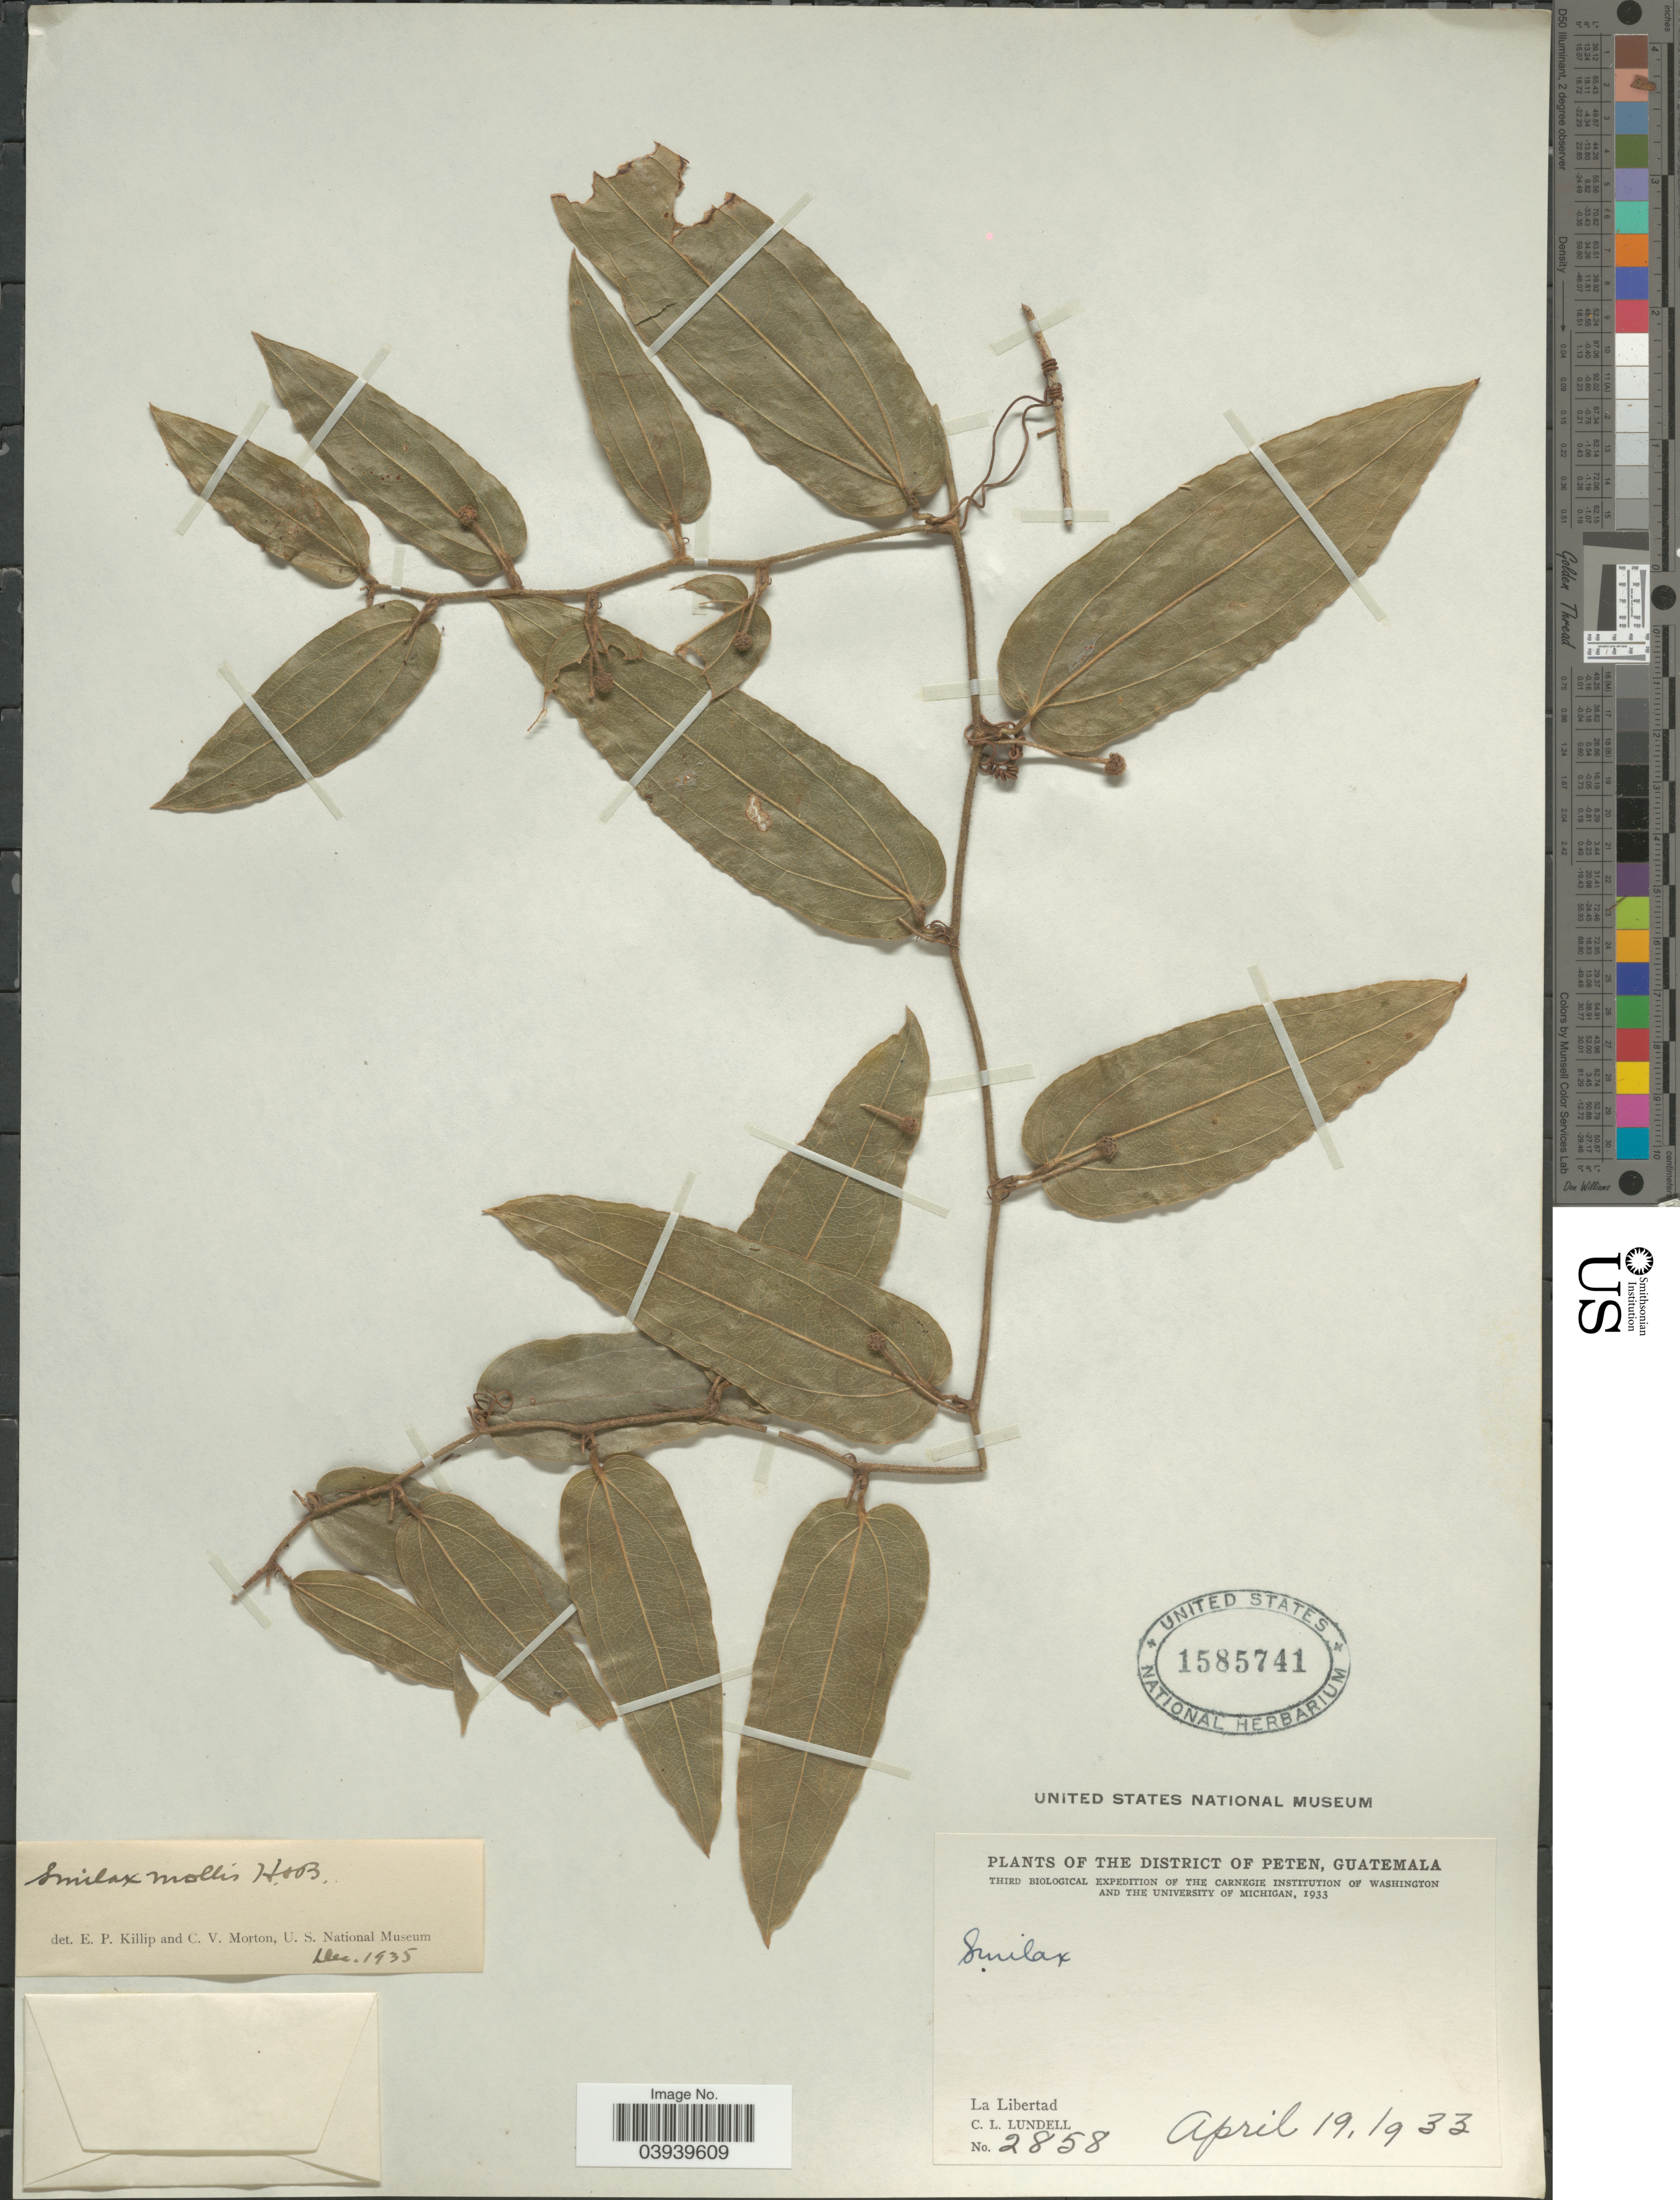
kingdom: Plantae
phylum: Tracheophyta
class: Liliopsida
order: Liliales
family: Smilacaceae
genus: Smilax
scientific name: Smilax mollis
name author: Humb. & Bonpl. ex Willd.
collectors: C. L. Lundell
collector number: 2858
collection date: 1933-04-19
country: Guatemala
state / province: El Peten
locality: District of Peten. La Libertad.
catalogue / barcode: US 1585741